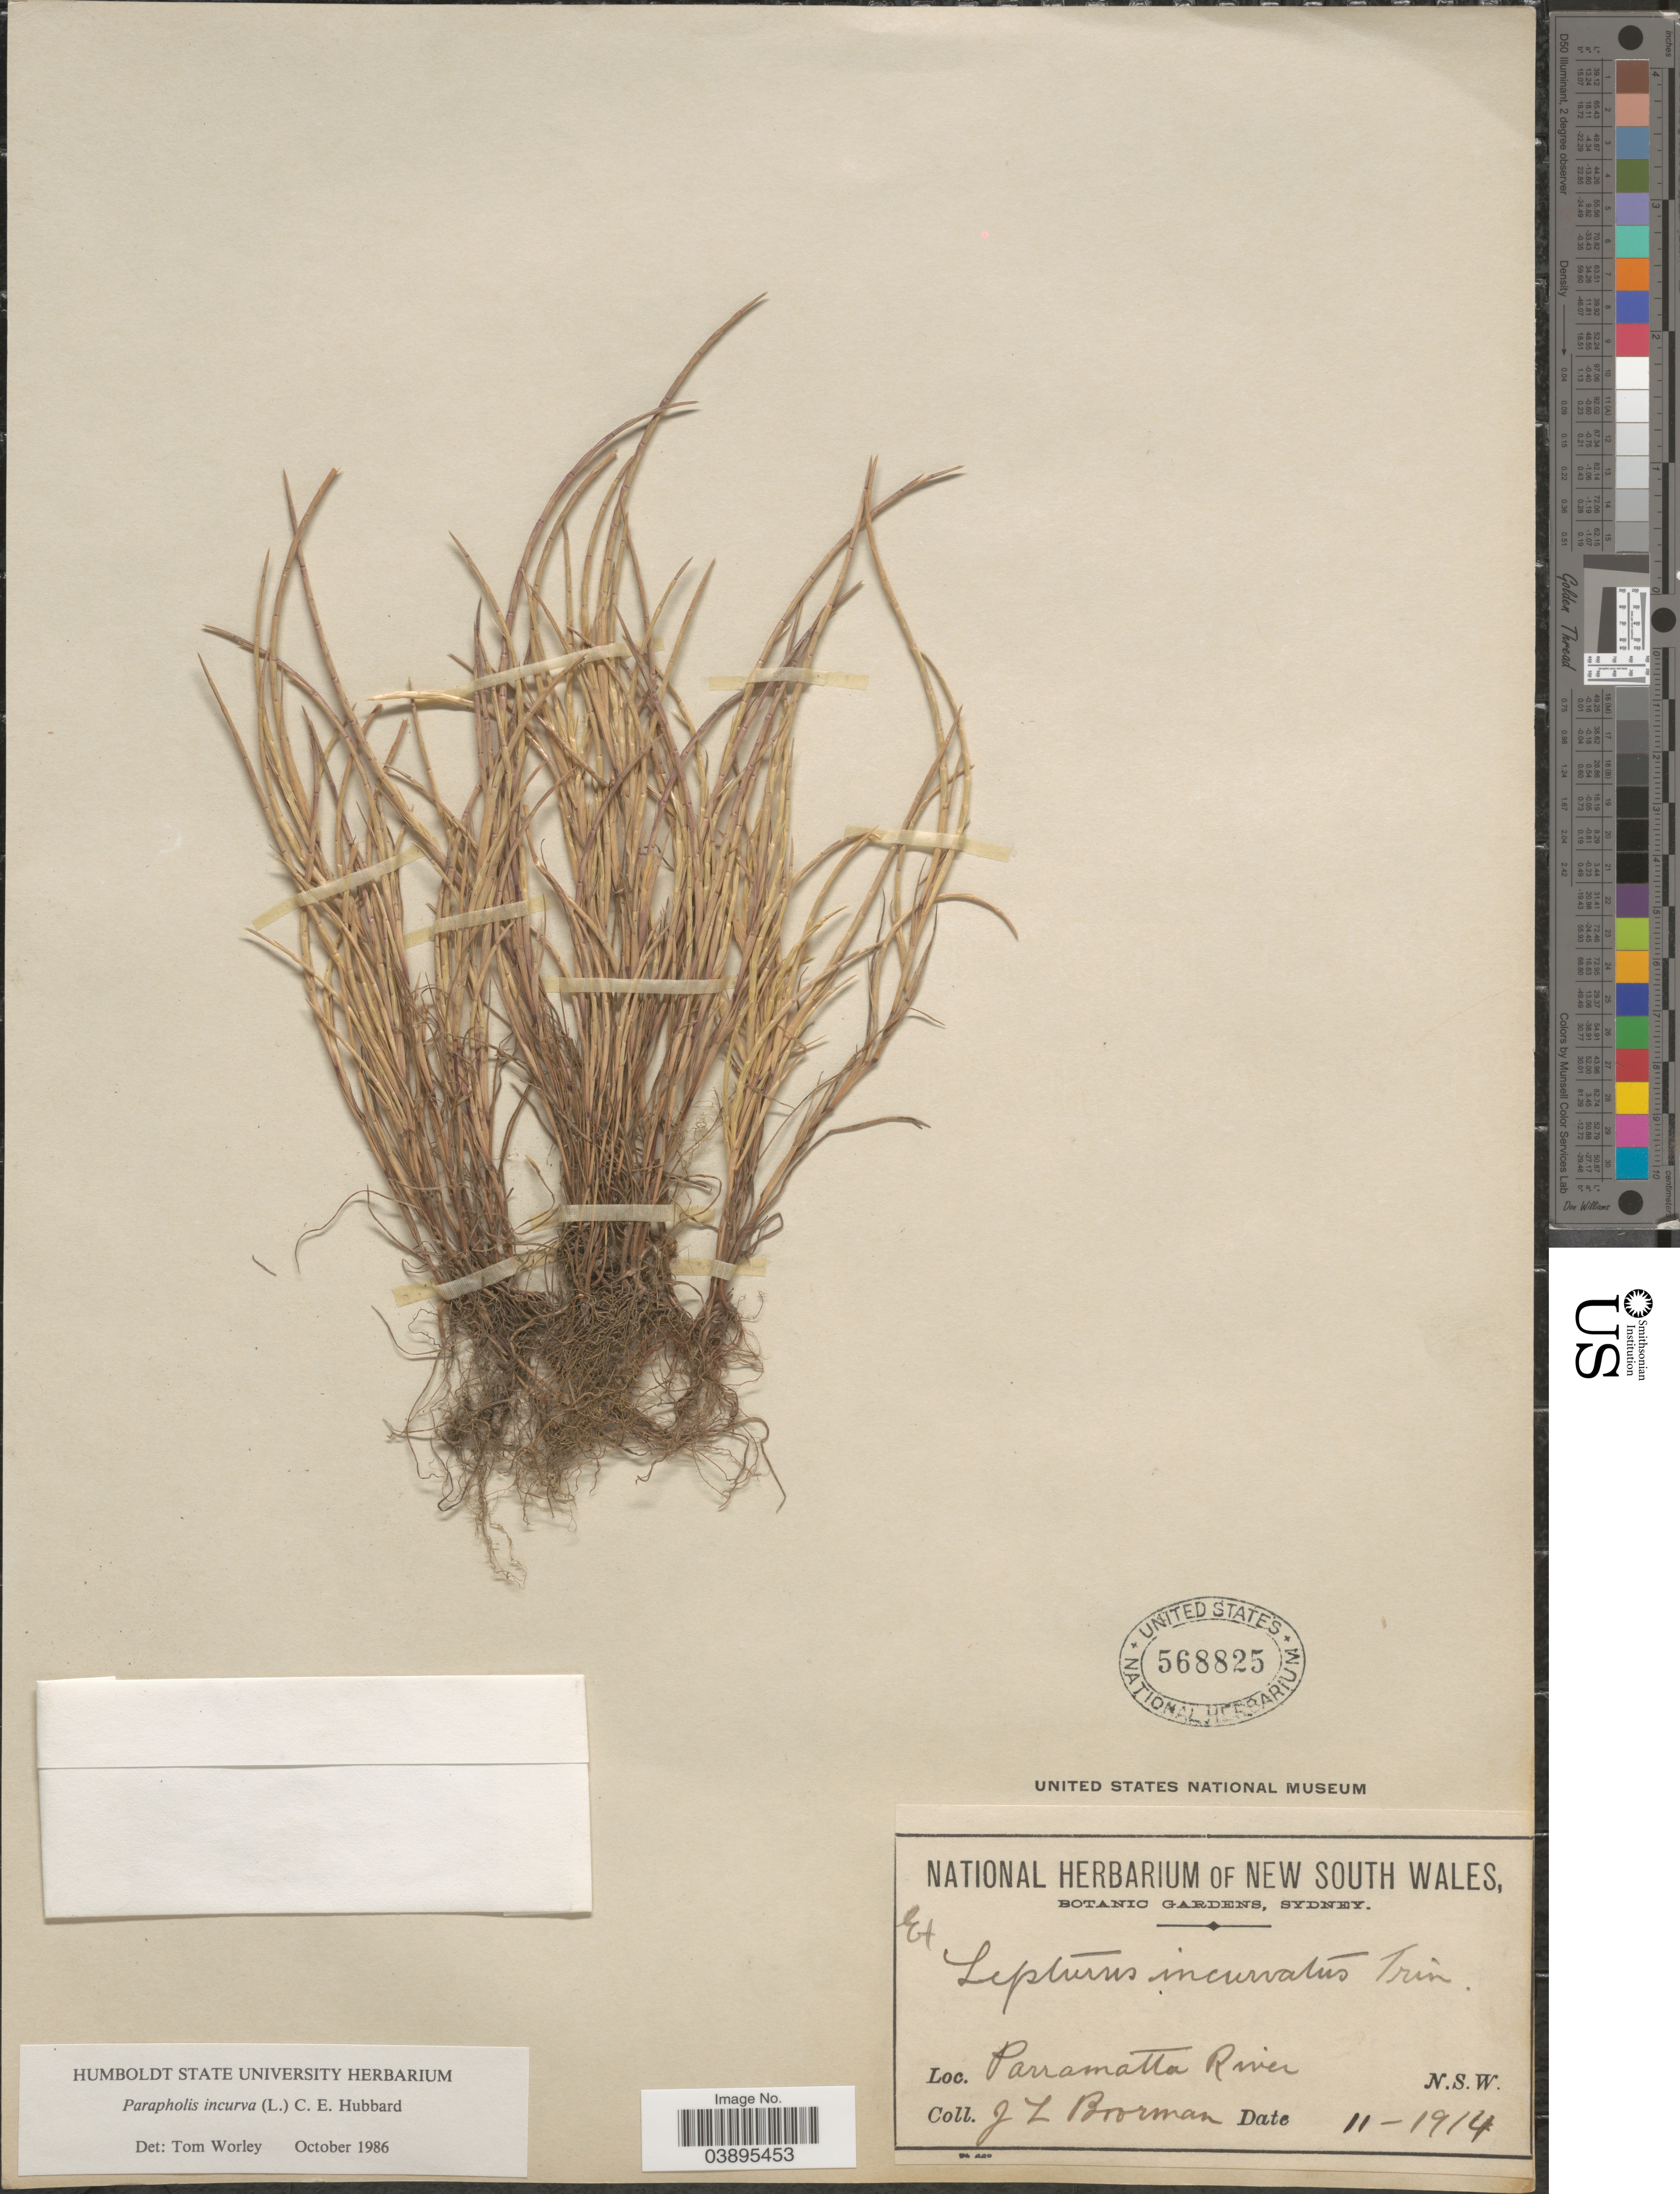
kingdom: Plantae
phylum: Tracheophyta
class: Liliopsida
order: Poales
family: Poaceae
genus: Parapholis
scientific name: Parapholis incurva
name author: (L.) C.E. Hubb.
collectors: J. Boorman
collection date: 1914-11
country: Australia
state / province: New South Wales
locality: Parramatta River. N.S.W.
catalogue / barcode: US 568825